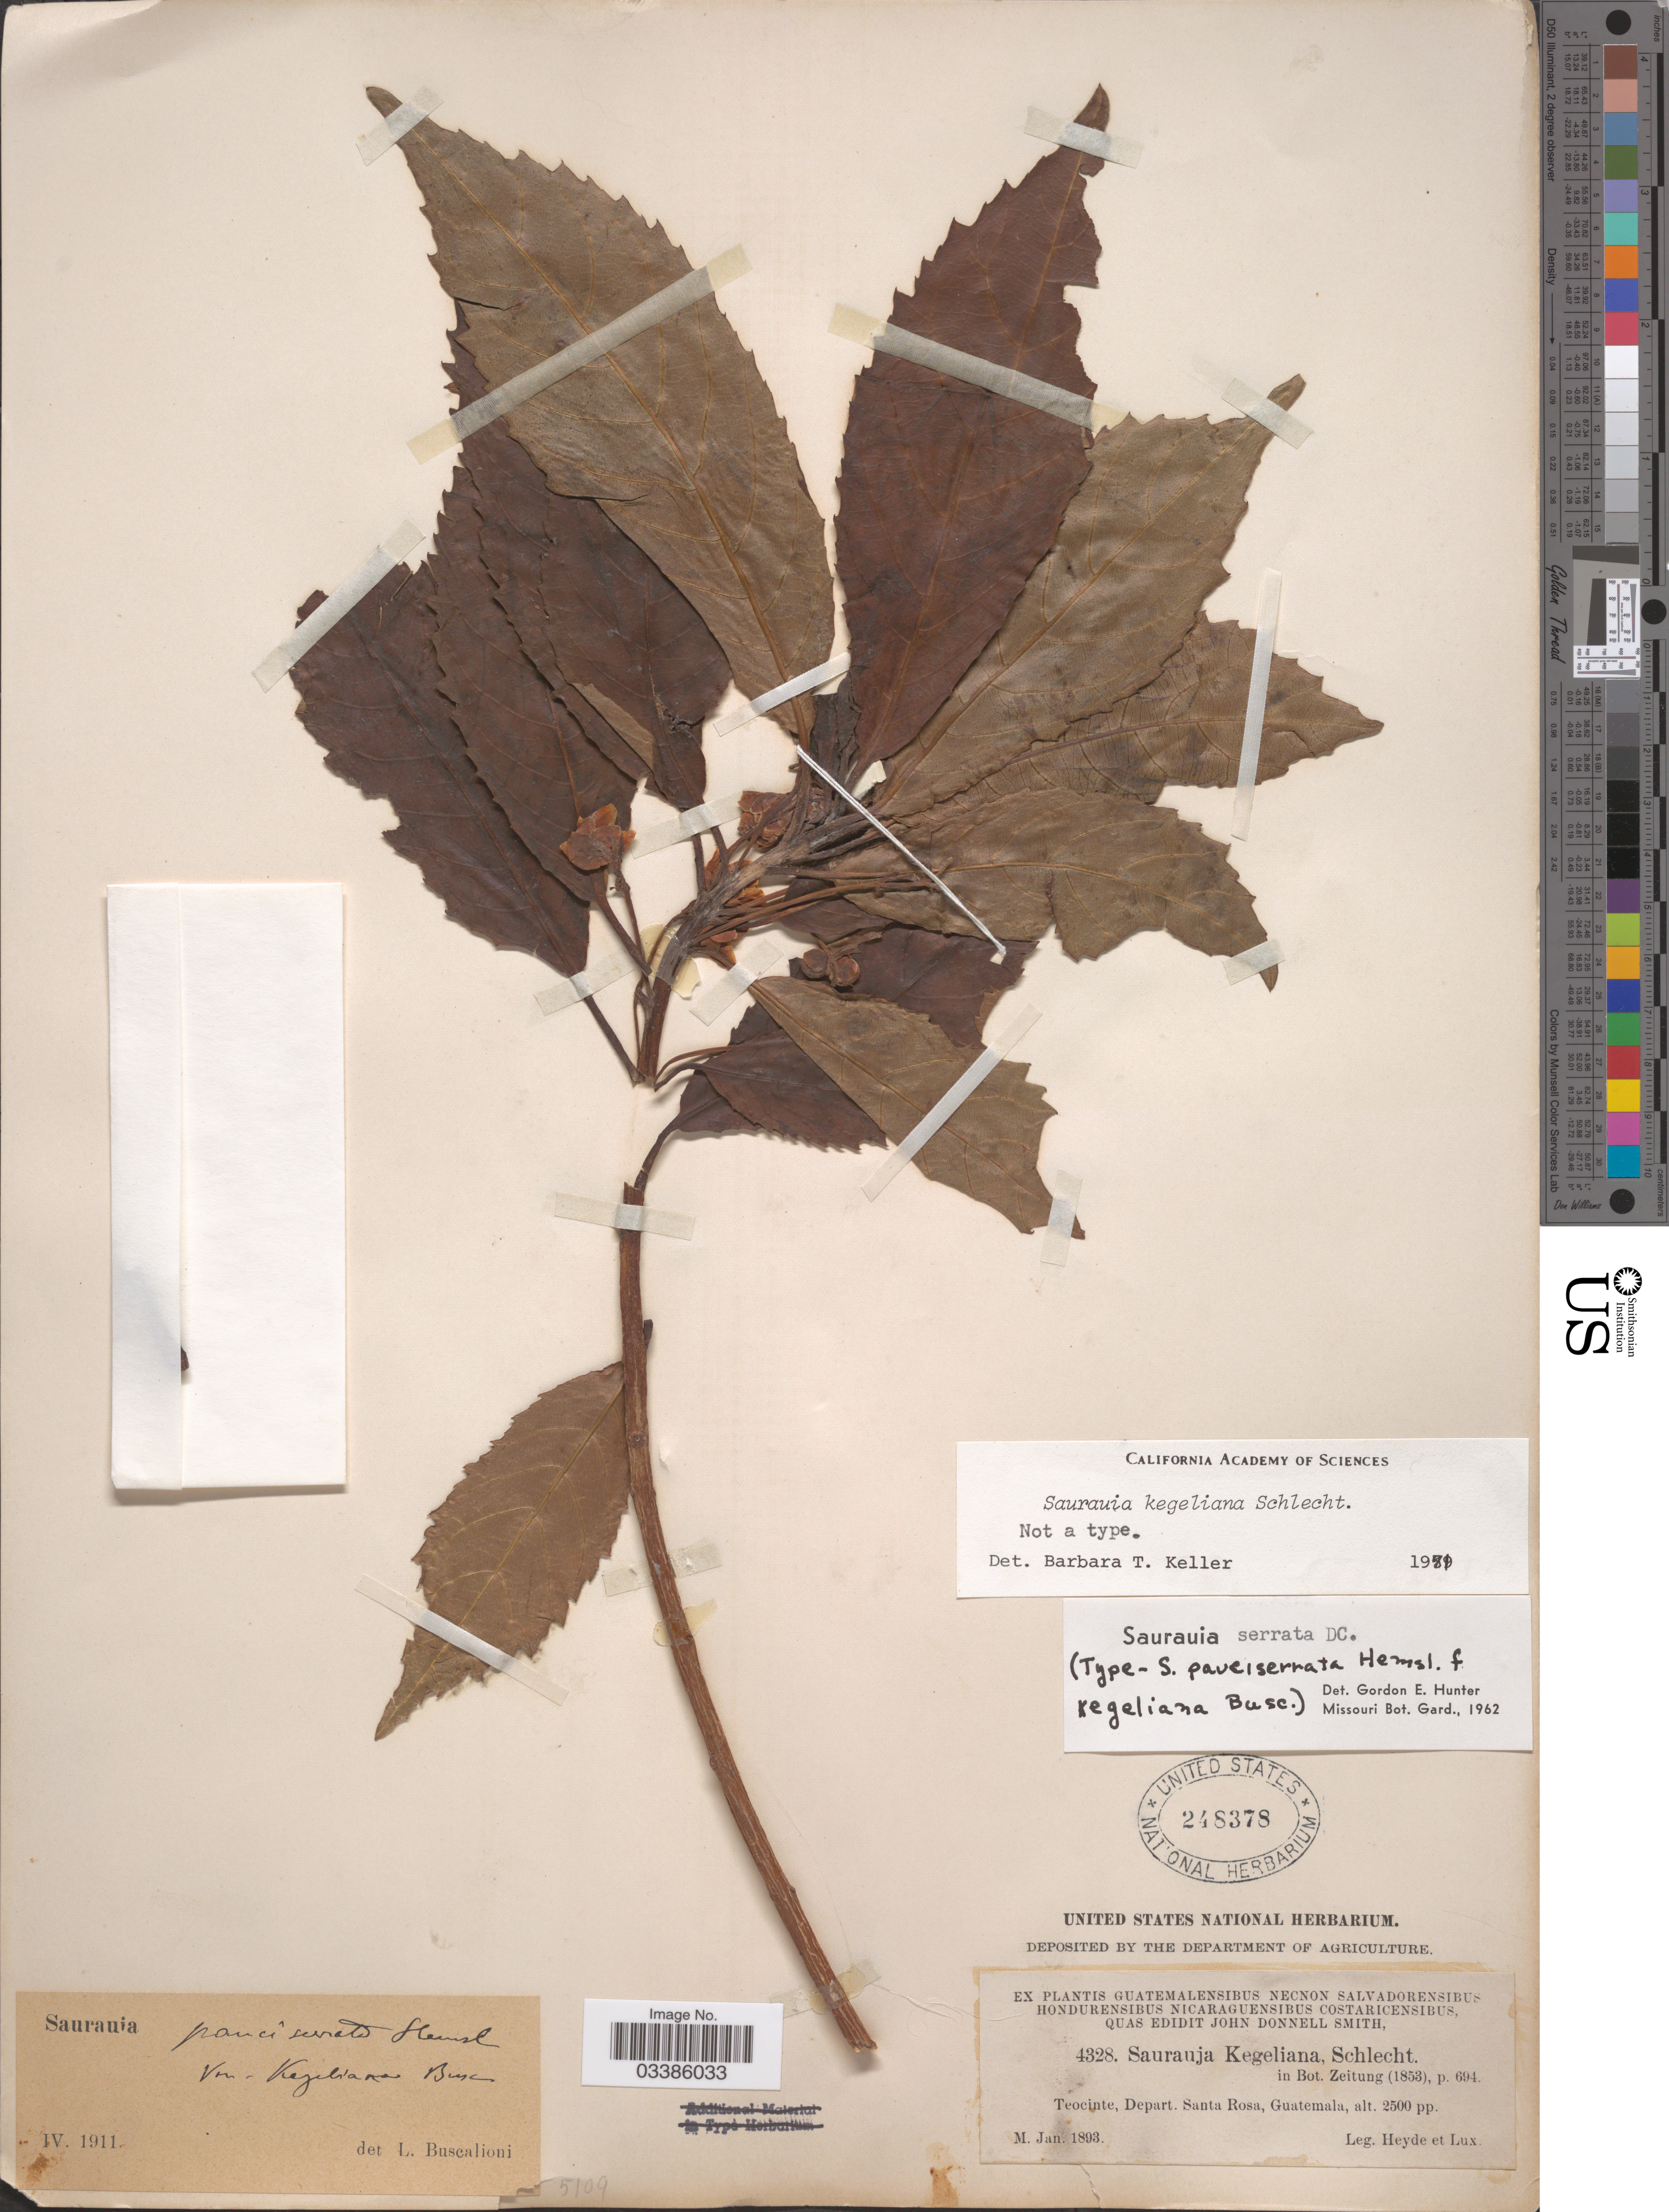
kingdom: Plantae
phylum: Tracheophyta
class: Magnoliopsida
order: Ericales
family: Actinidiaceae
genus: Saurauia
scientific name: Saurauia kegeliana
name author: Schltdl.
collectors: Heyde & Lux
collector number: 4328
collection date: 1893-01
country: Guatemala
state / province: Santa Rosa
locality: Teocinte, Depart. Santa Rosa.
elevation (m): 762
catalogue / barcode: US 248378